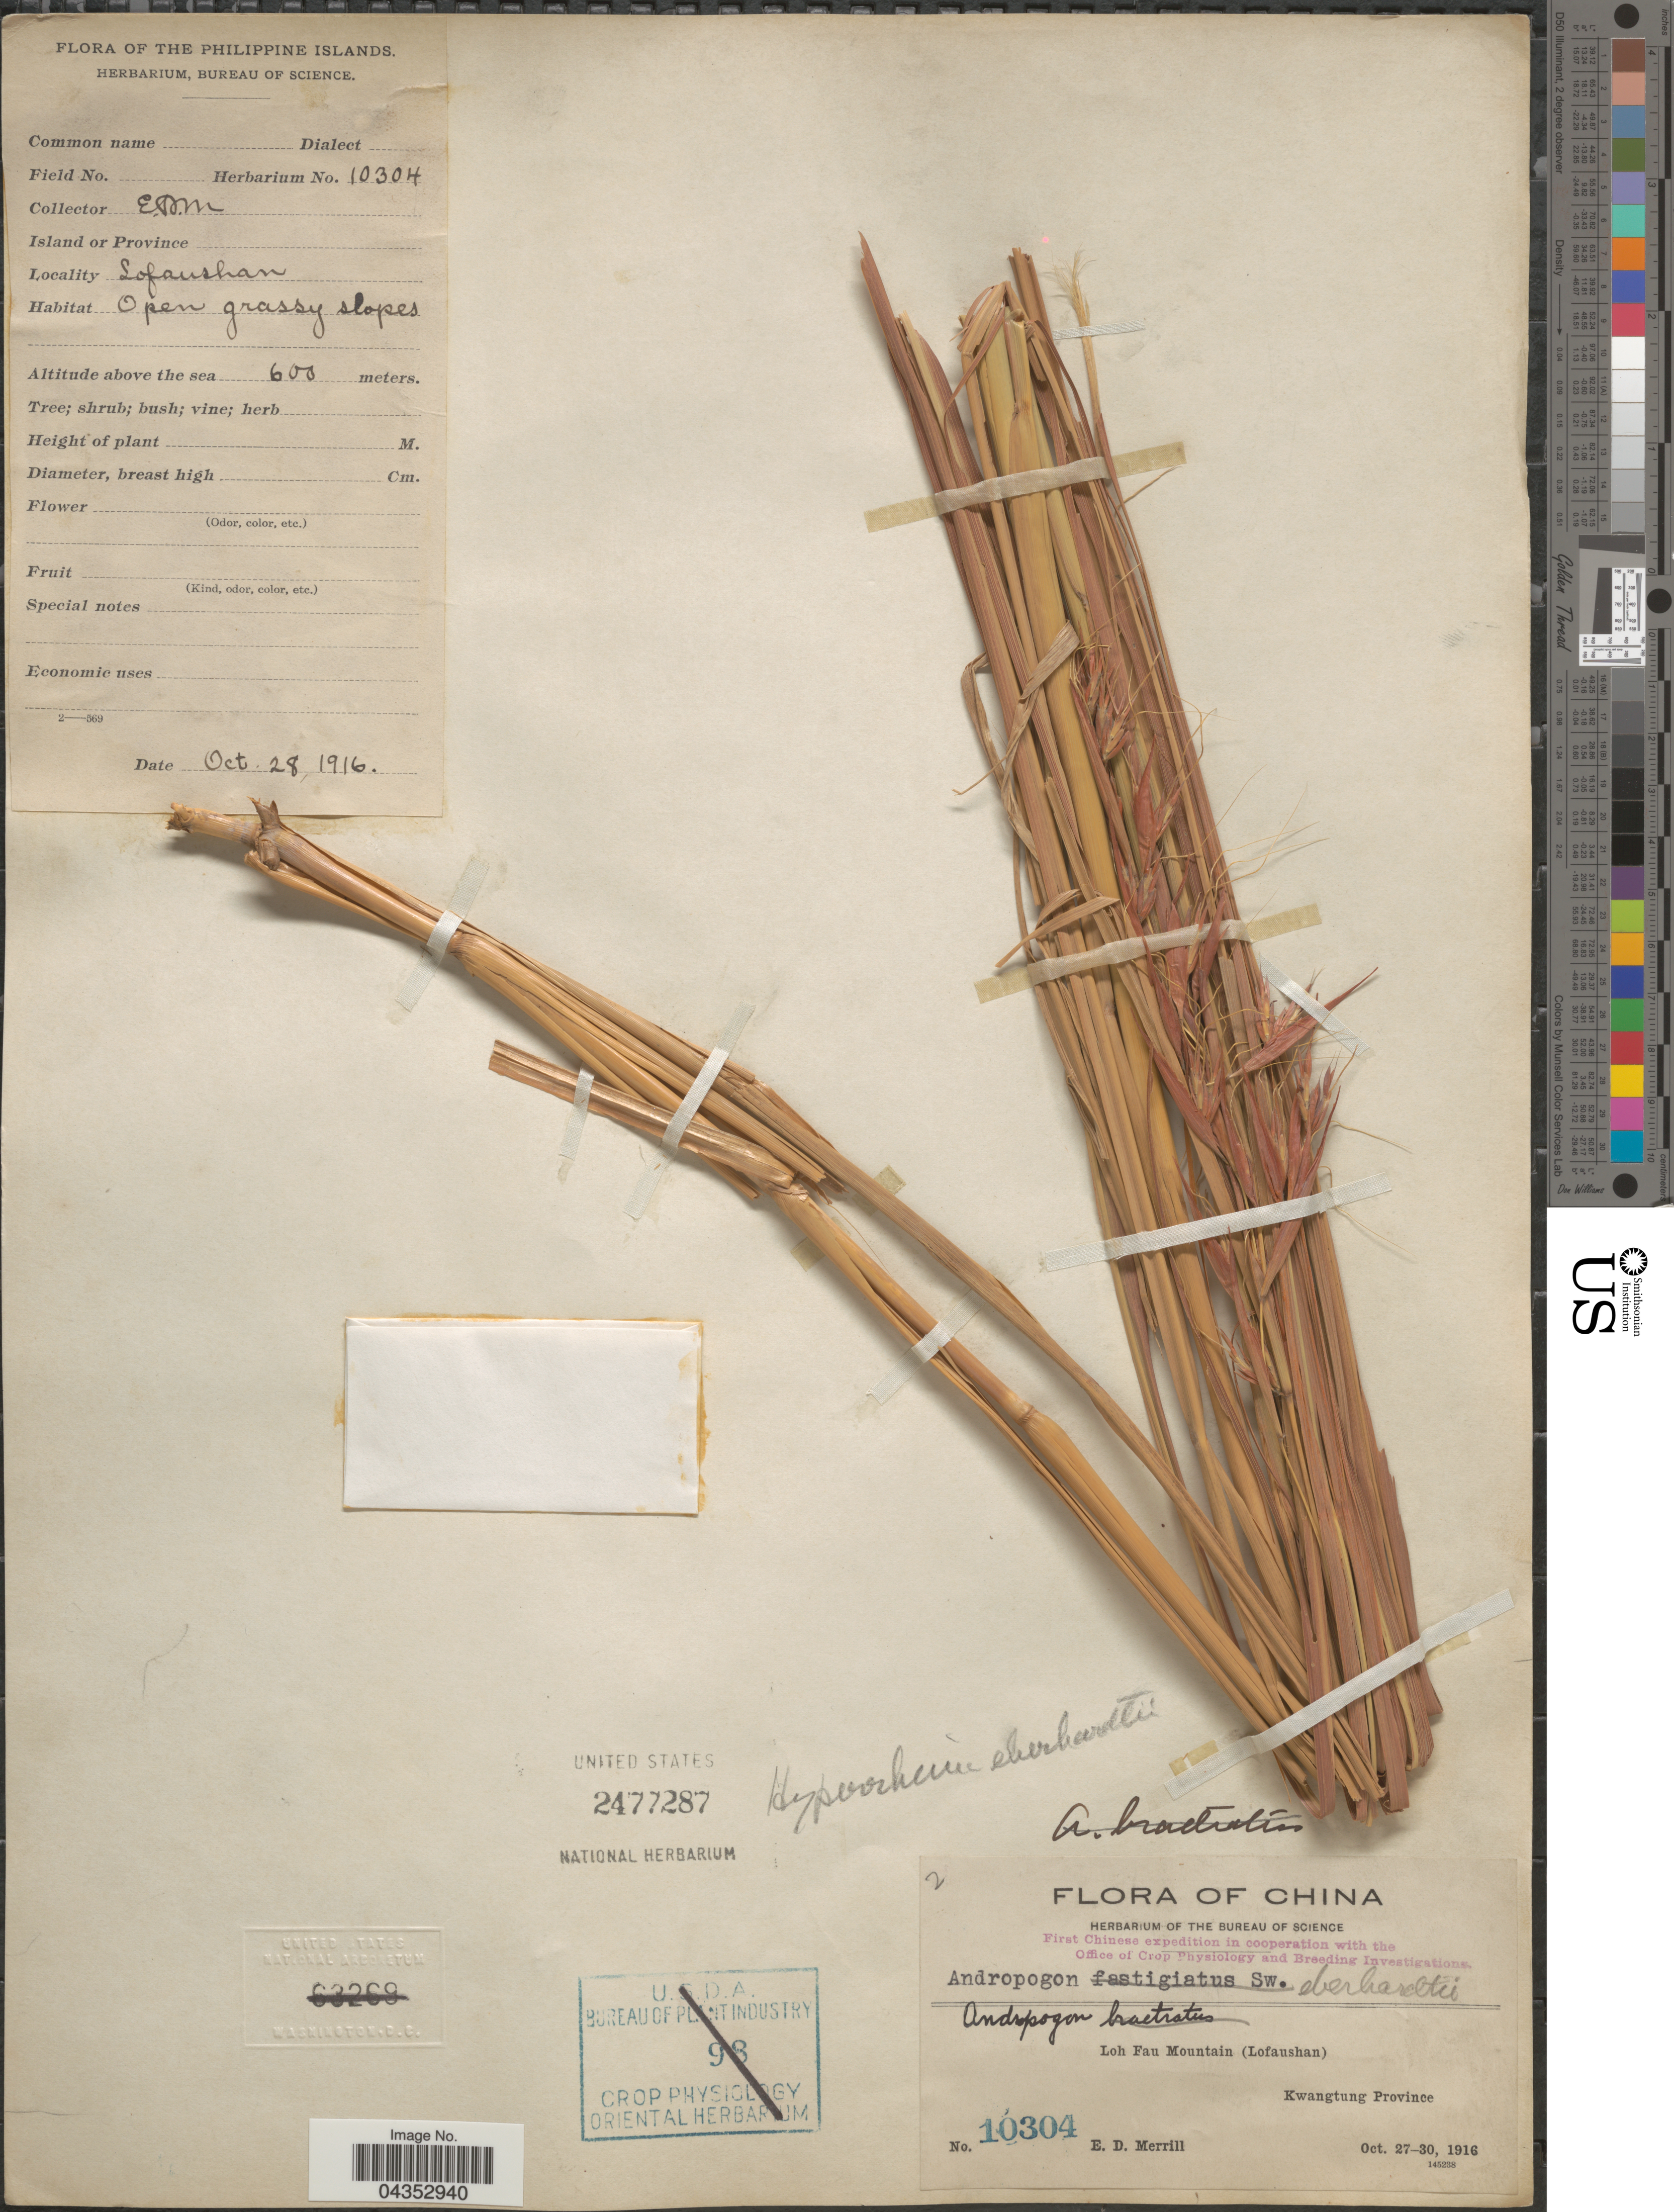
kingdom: Plantae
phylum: Tracheophyta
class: Liliopsida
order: Poales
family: Poaceae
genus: Hyparrhenia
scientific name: Hyparrhenia diplandra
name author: (Hack.) Stapf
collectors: E. D. Merrill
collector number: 10304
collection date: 1916-10-28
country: China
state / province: Guangdong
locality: First Chinese expedition. Loh Fau Mountain (Lofaushan). Kwangtung Province.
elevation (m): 600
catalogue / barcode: US 2477287